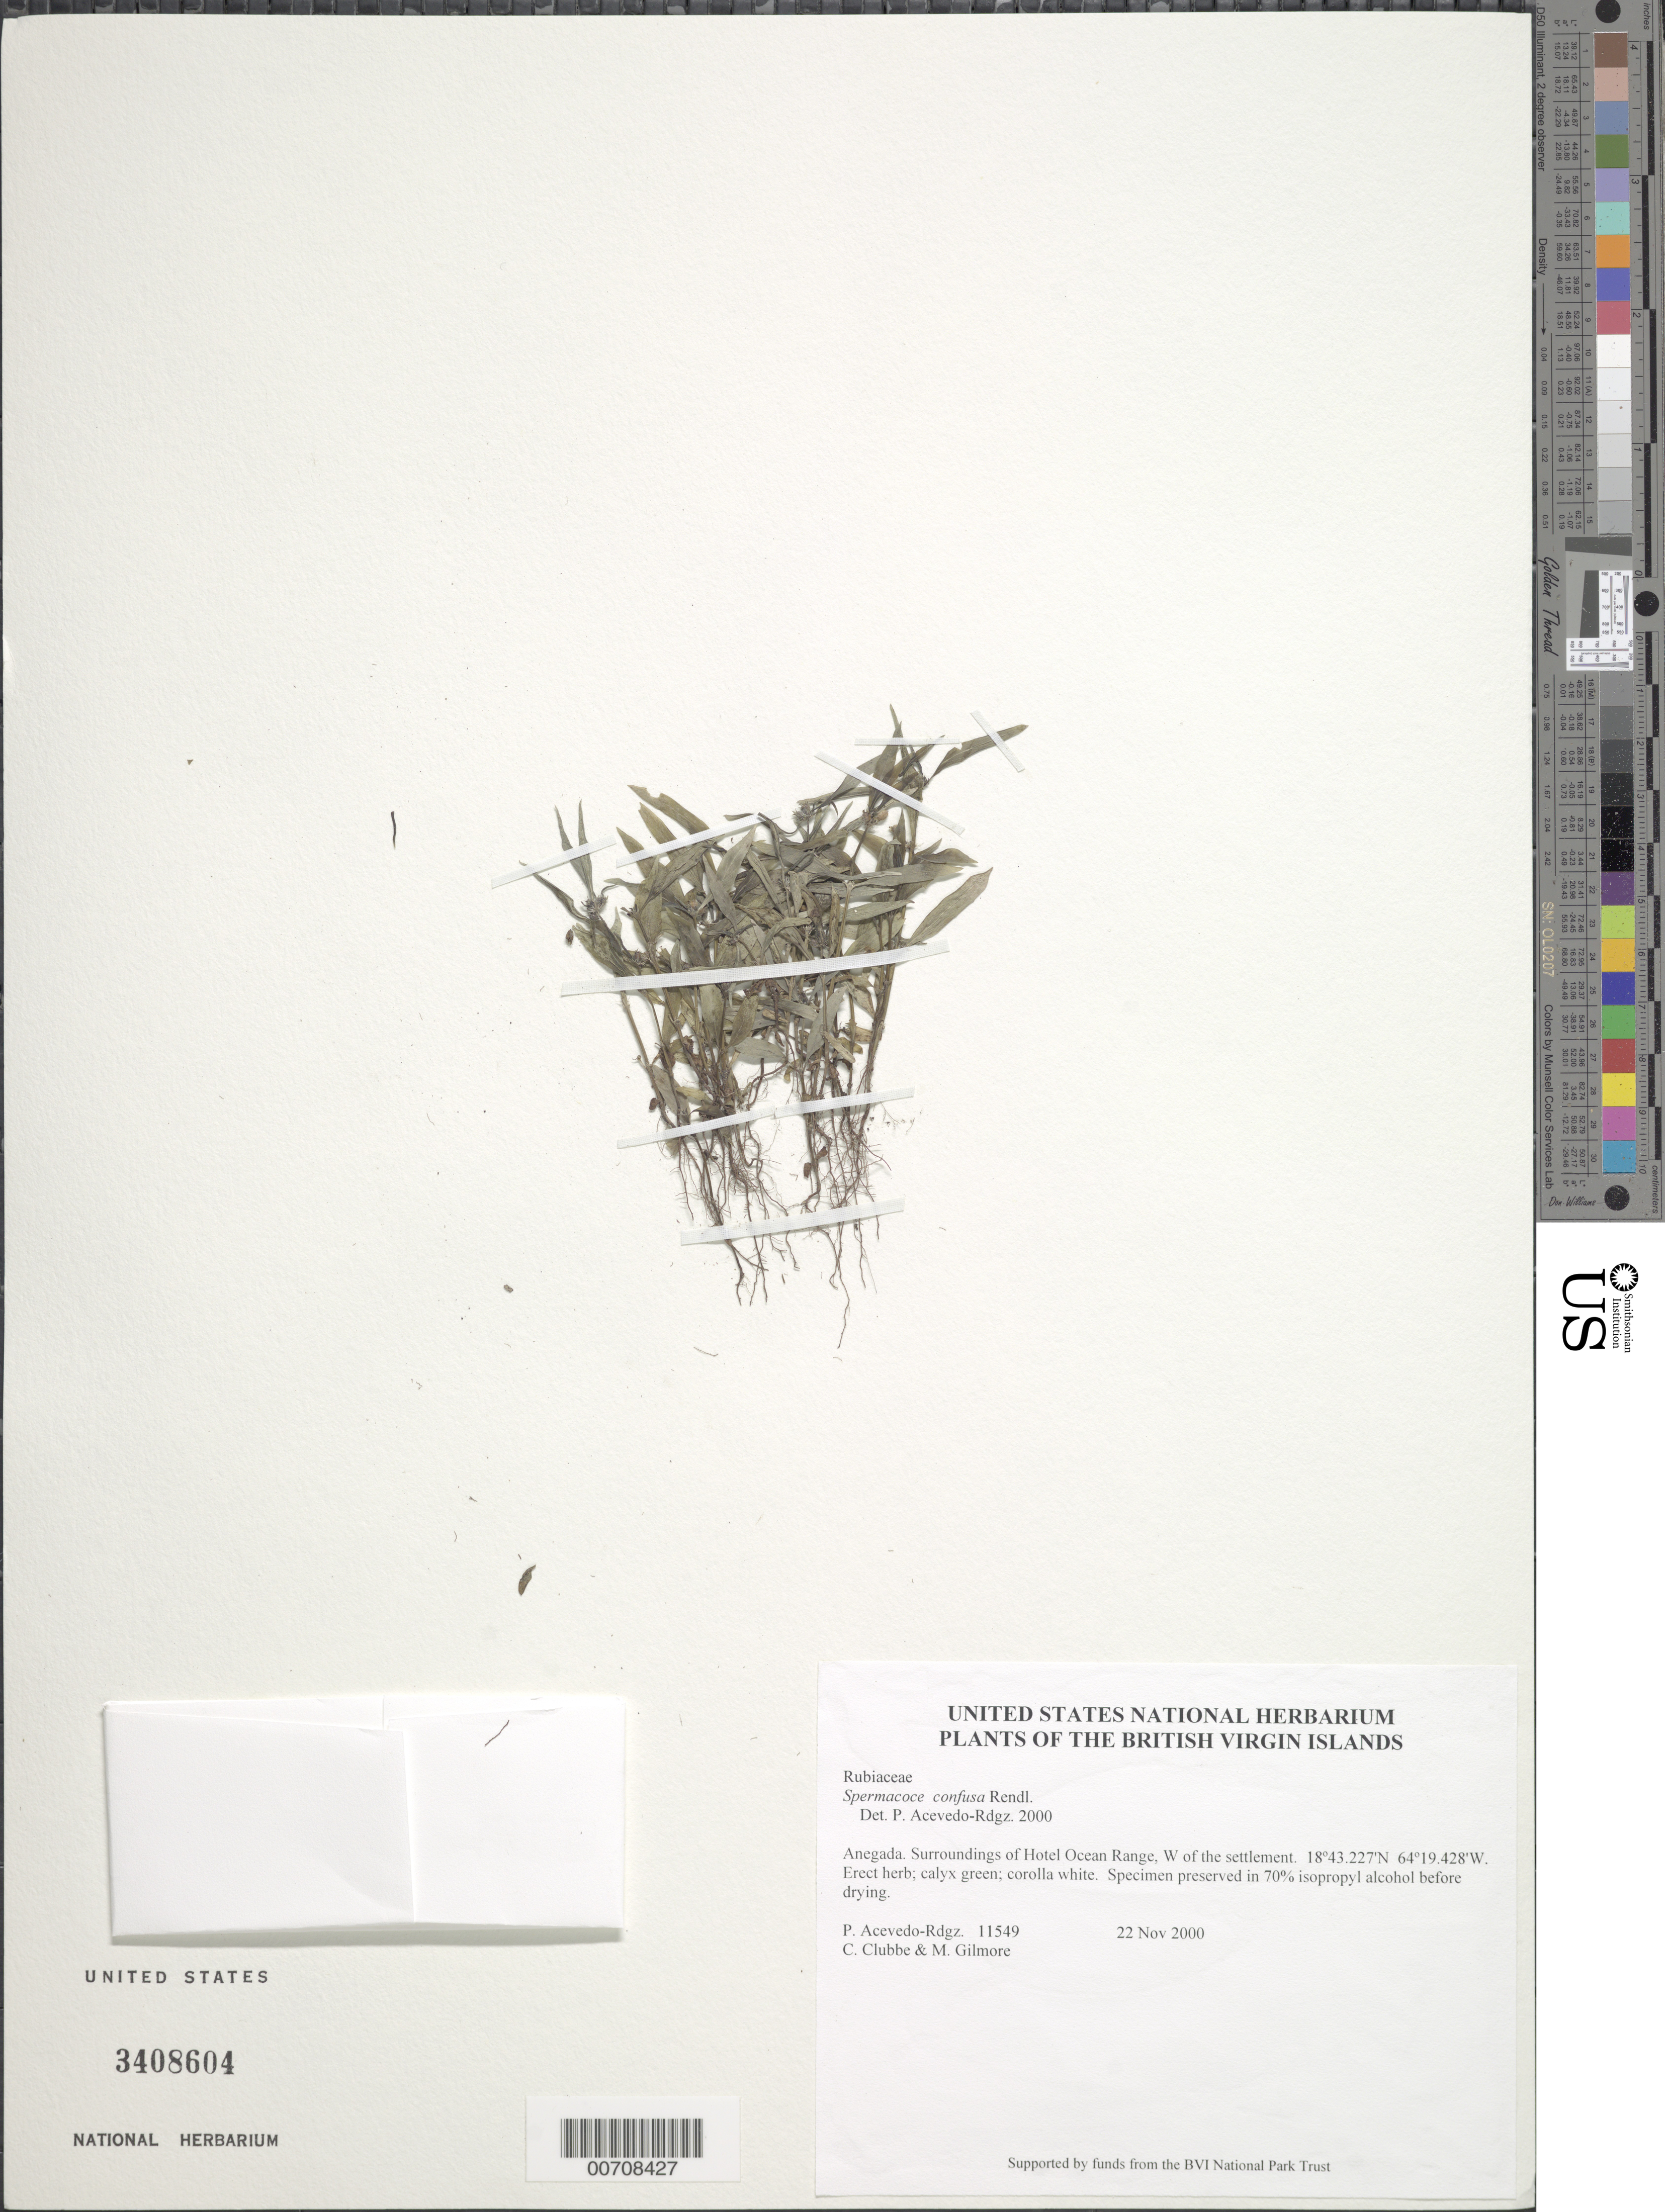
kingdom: Plantae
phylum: Tracheophyta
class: Magnoliopsida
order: Gentianales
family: Rubiaceae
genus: Spermacoce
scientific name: Spermacoce confusa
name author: Rendle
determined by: Acevedo-Rodríguez, P., (BOT), Smithsonian Institution - National Museum of Natural History (UNITED STATES)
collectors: P. Acevedo-Rodr., C. Clubbe & M. Gilmore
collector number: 11549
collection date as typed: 22 Nov 2000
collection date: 2000-11-22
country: British Virgin Islands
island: Anegada I.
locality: Surroundings of Hotel Ocean Range, W of the settlement.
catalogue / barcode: US 3408604